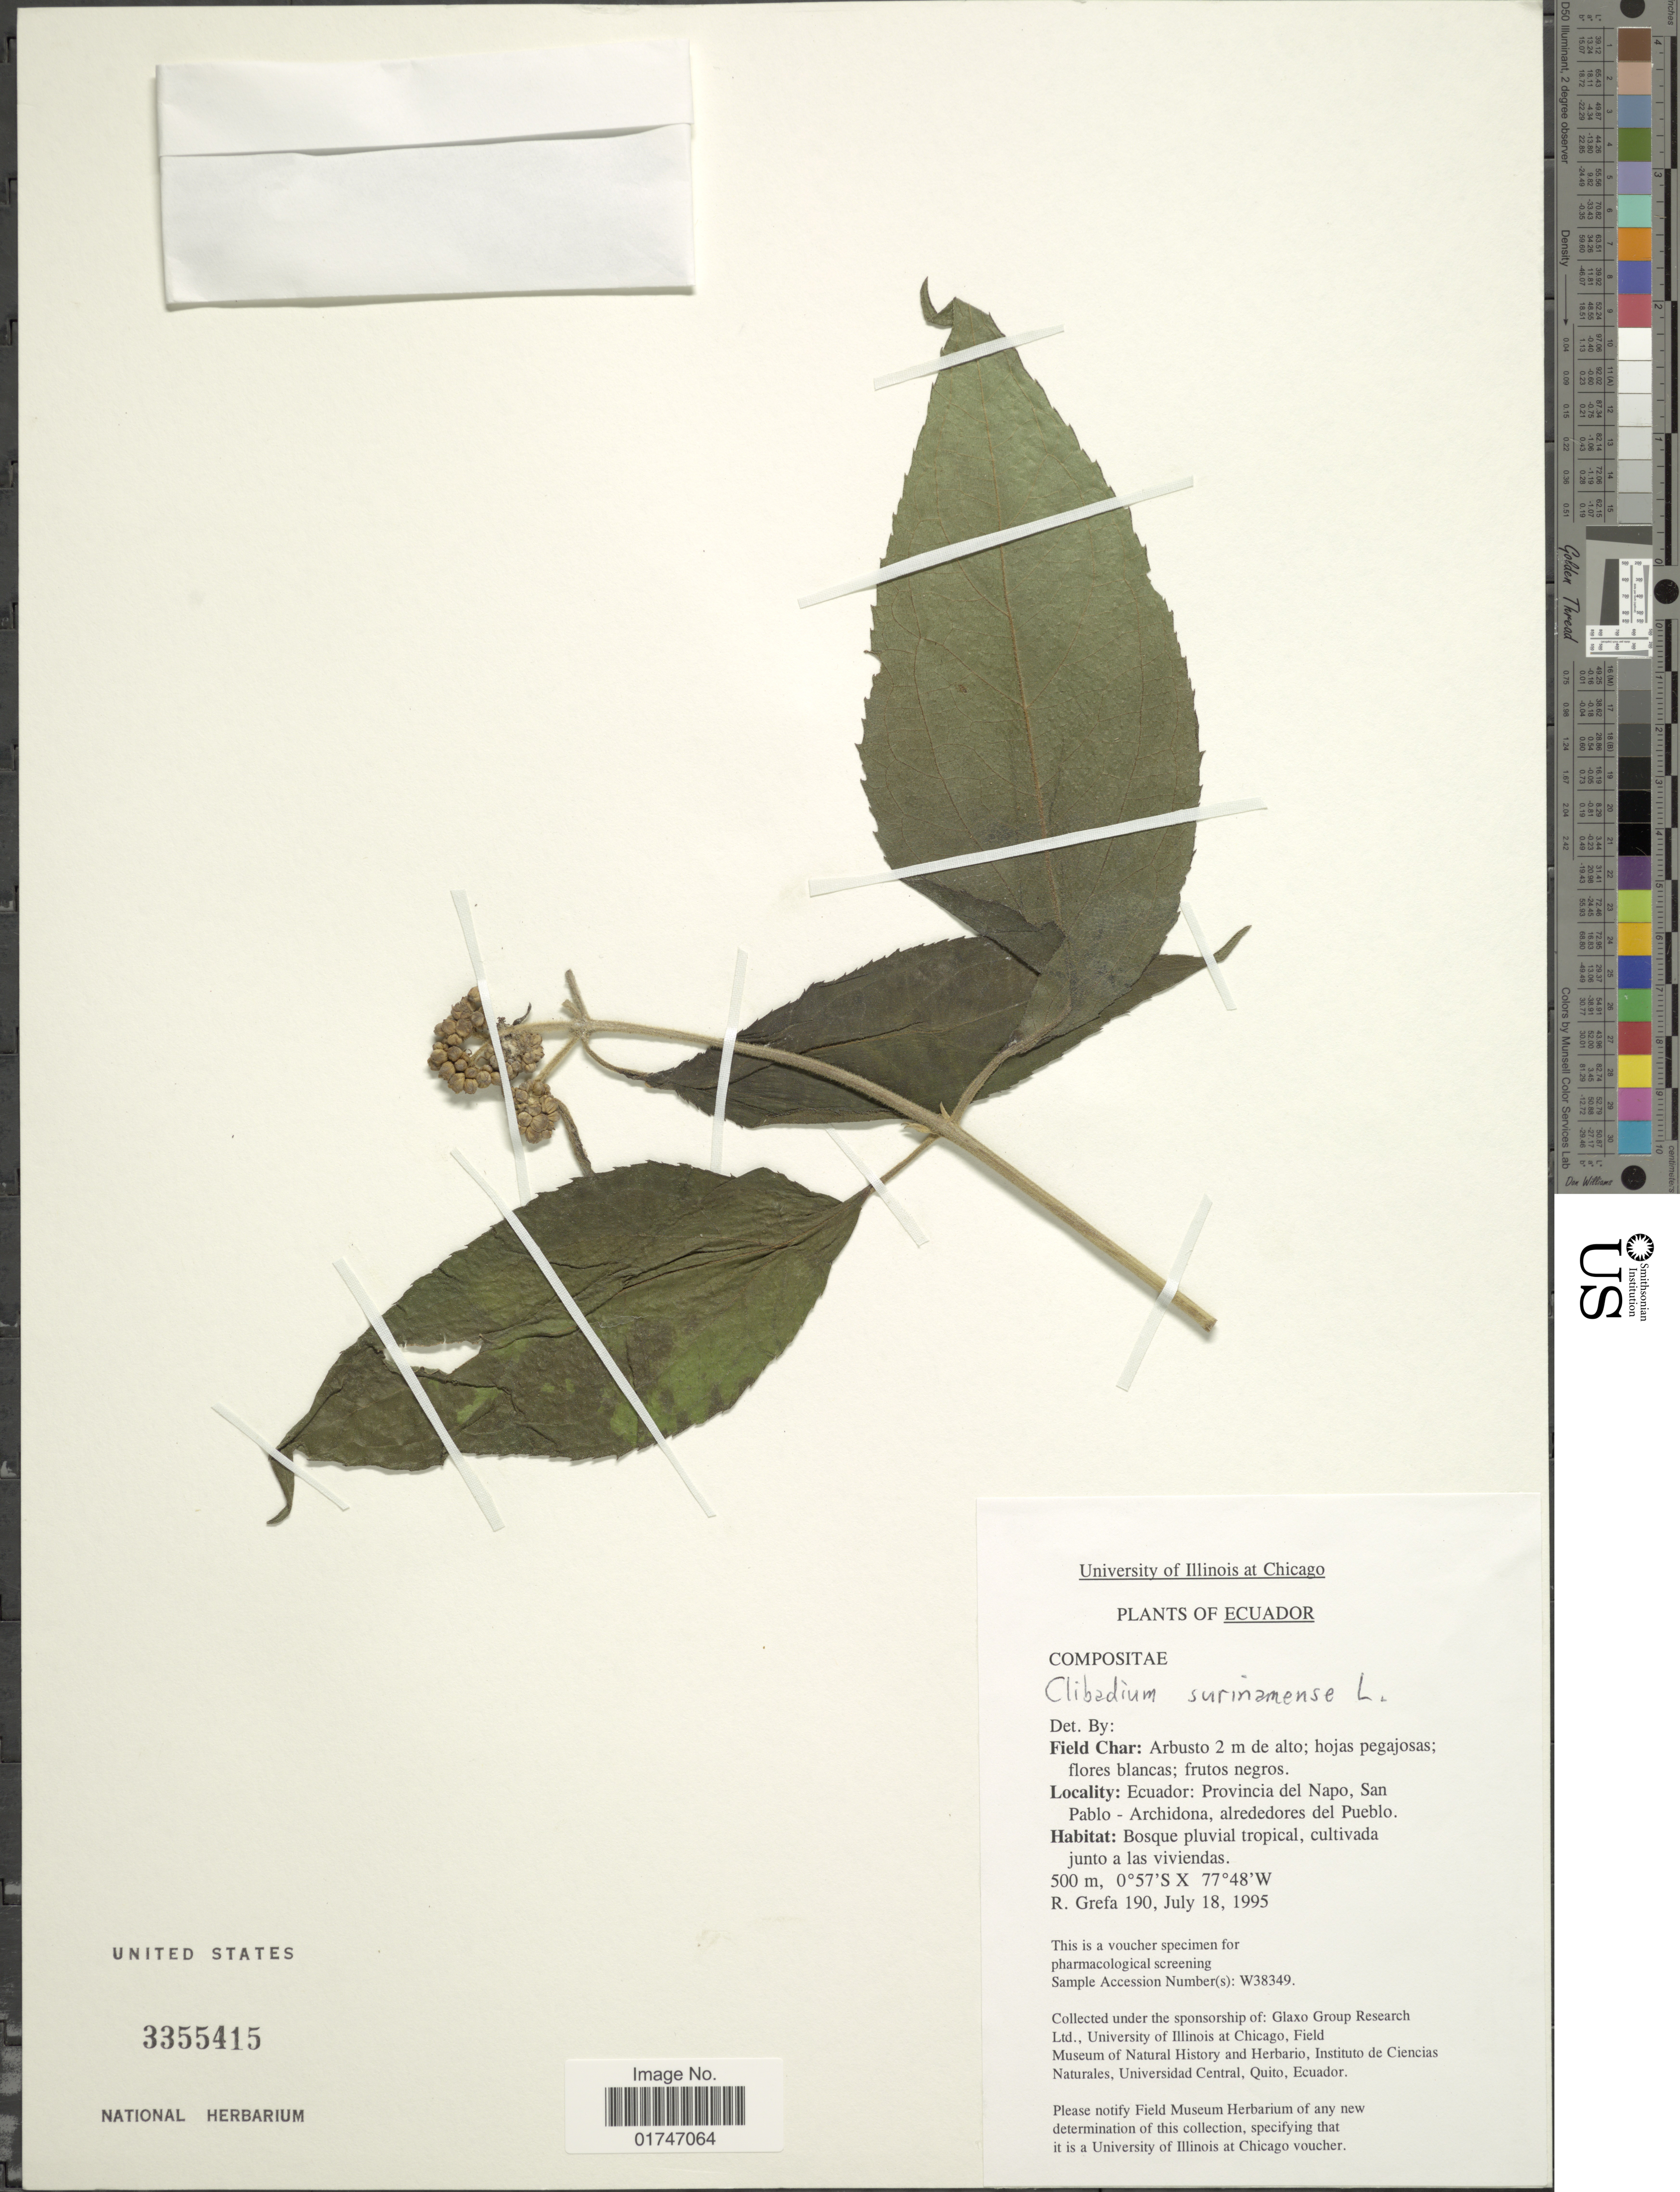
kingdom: Plantae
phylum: Tracheophyta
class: Magnoliopsida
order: Asterales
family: Asteraceae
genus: Clibadium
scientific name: Clibadium surinamense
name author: L.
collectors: R. Grefa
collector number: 190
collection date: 1995-07-18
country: Ecuador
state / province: Napo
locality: Ecuador: Provincia del Napo, San Pablo - Archidona, alrededores del Pueblo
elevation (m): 500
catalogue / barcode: US 3355415